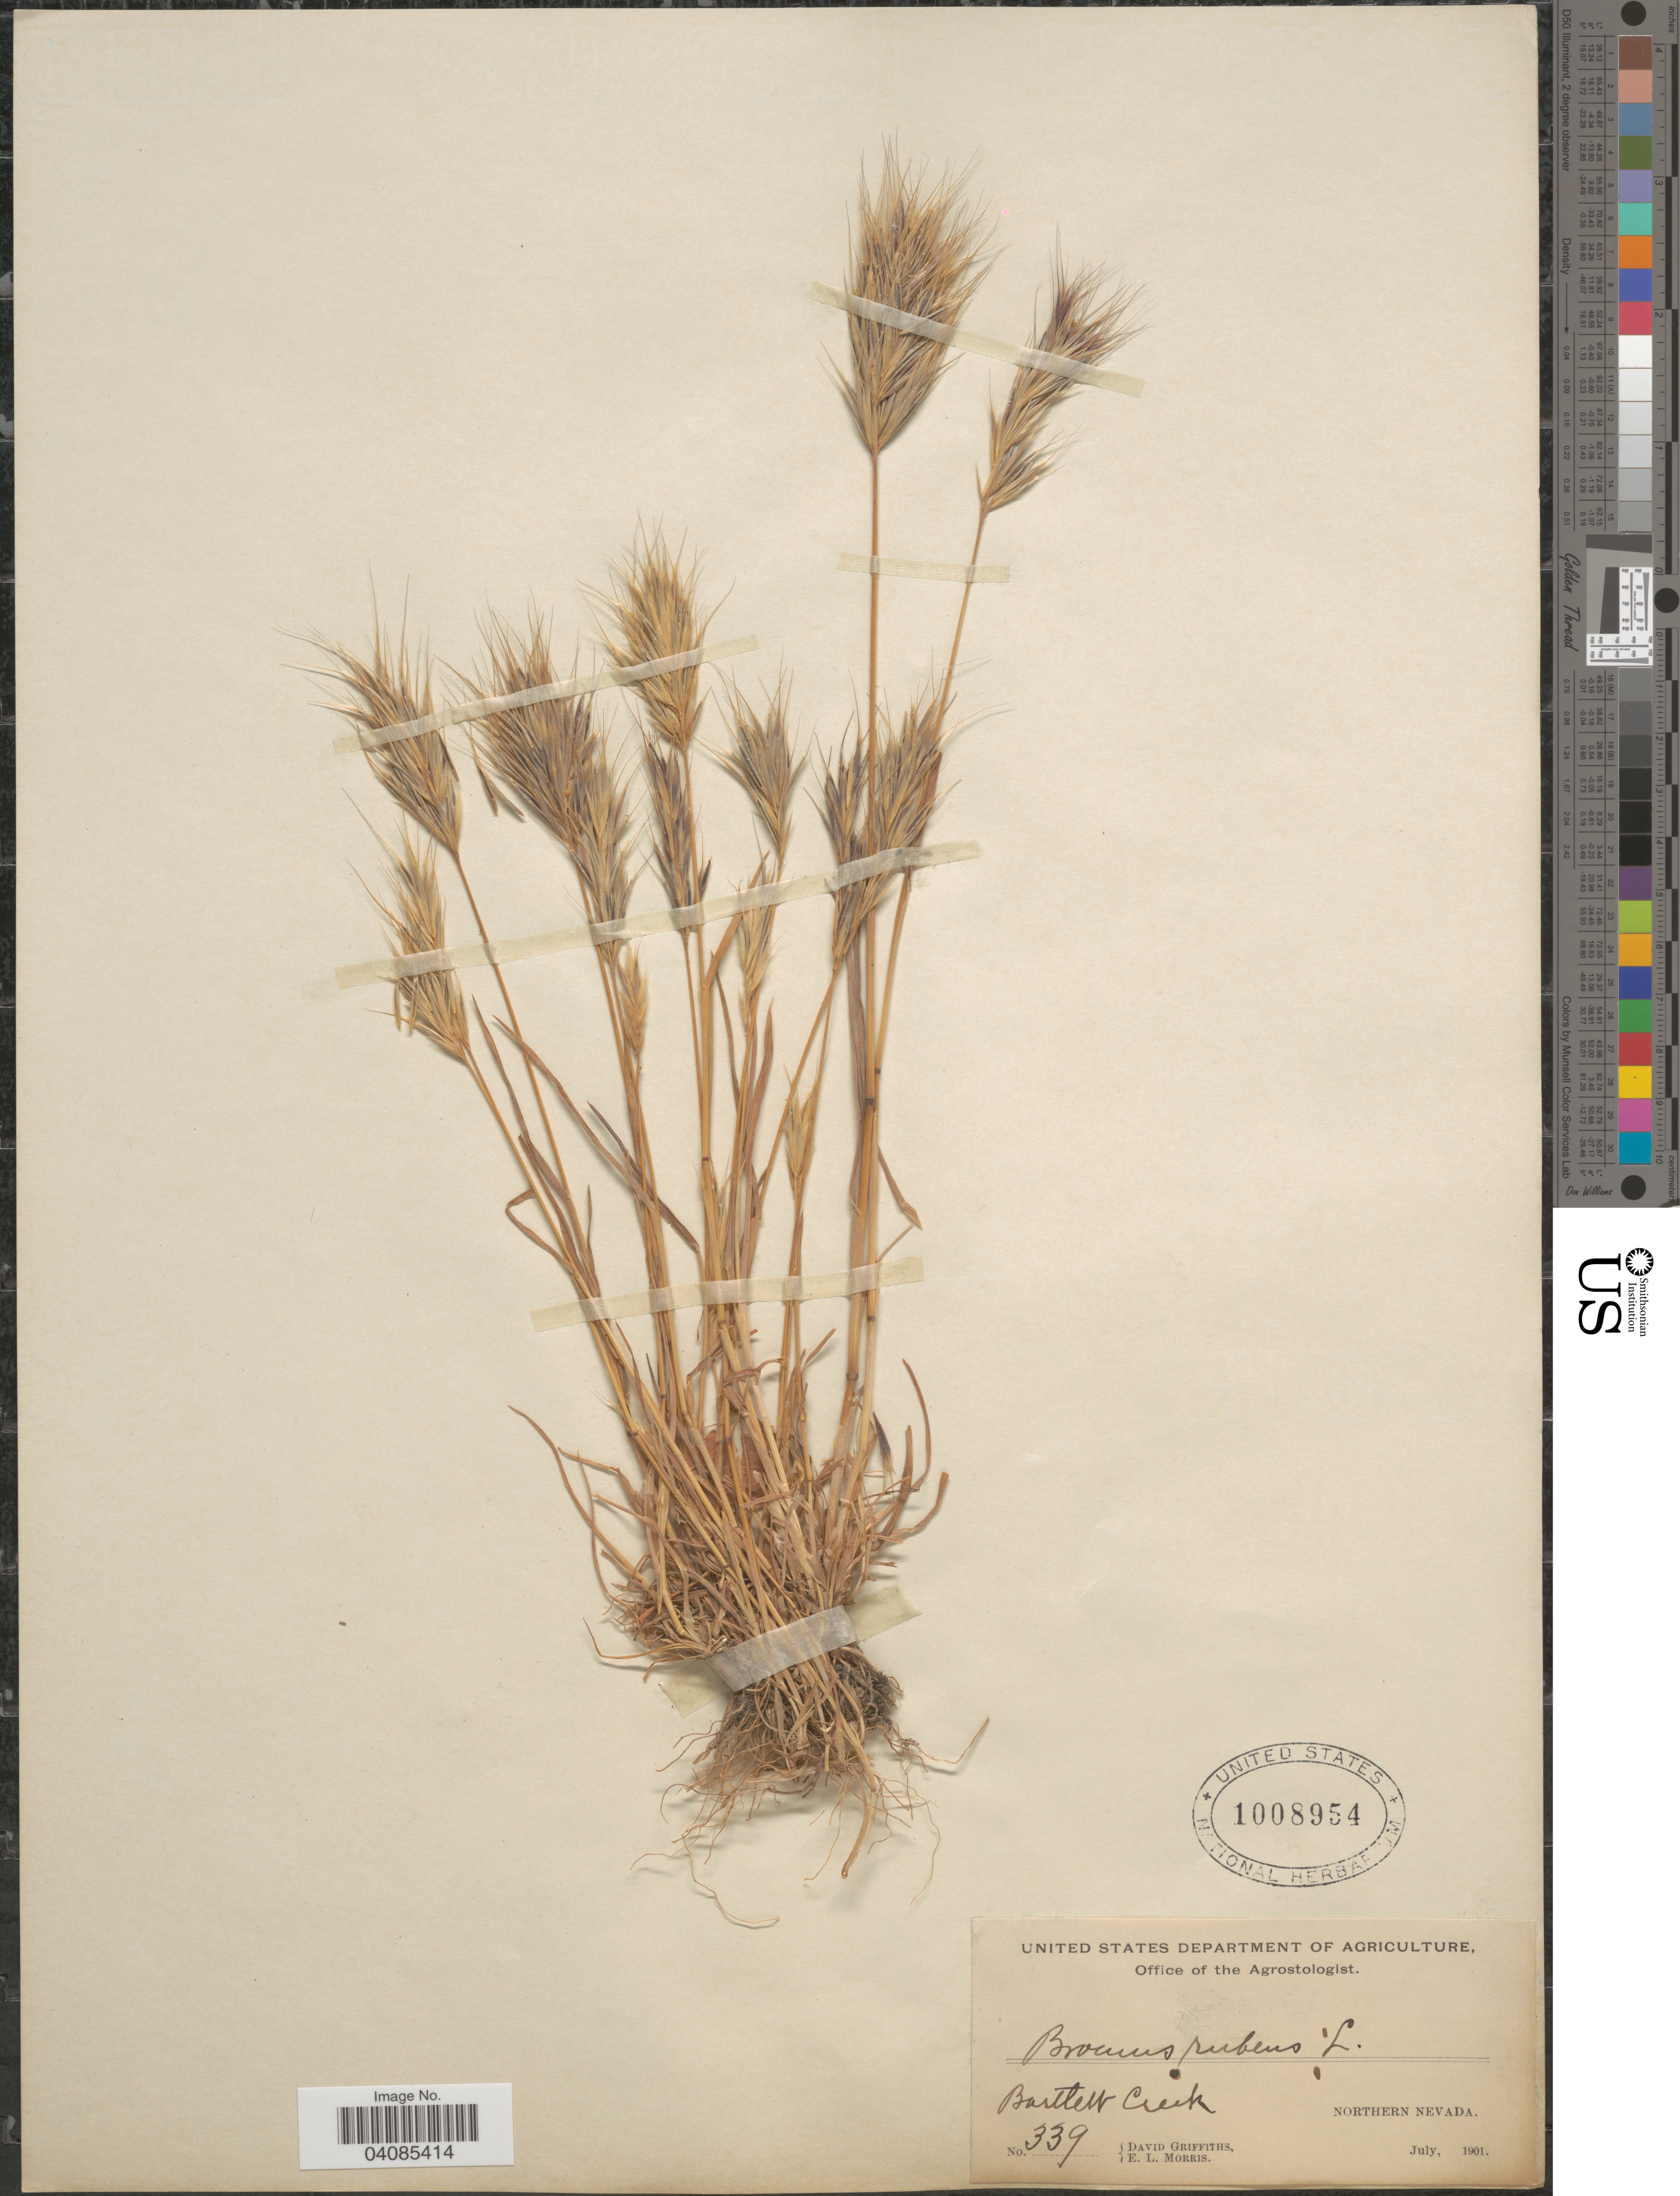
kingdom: Plantae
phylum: Tracheophyta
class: Liliopsida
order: Poales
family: Poaceae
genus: Bromus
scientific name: Bromus rubens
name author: L.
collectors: D. Griffiths & E. Morris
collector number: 339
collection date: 1901-07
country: United States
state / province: Nevada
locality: Bartlett Creek. Northern Nevada.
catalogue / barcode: US 1008954